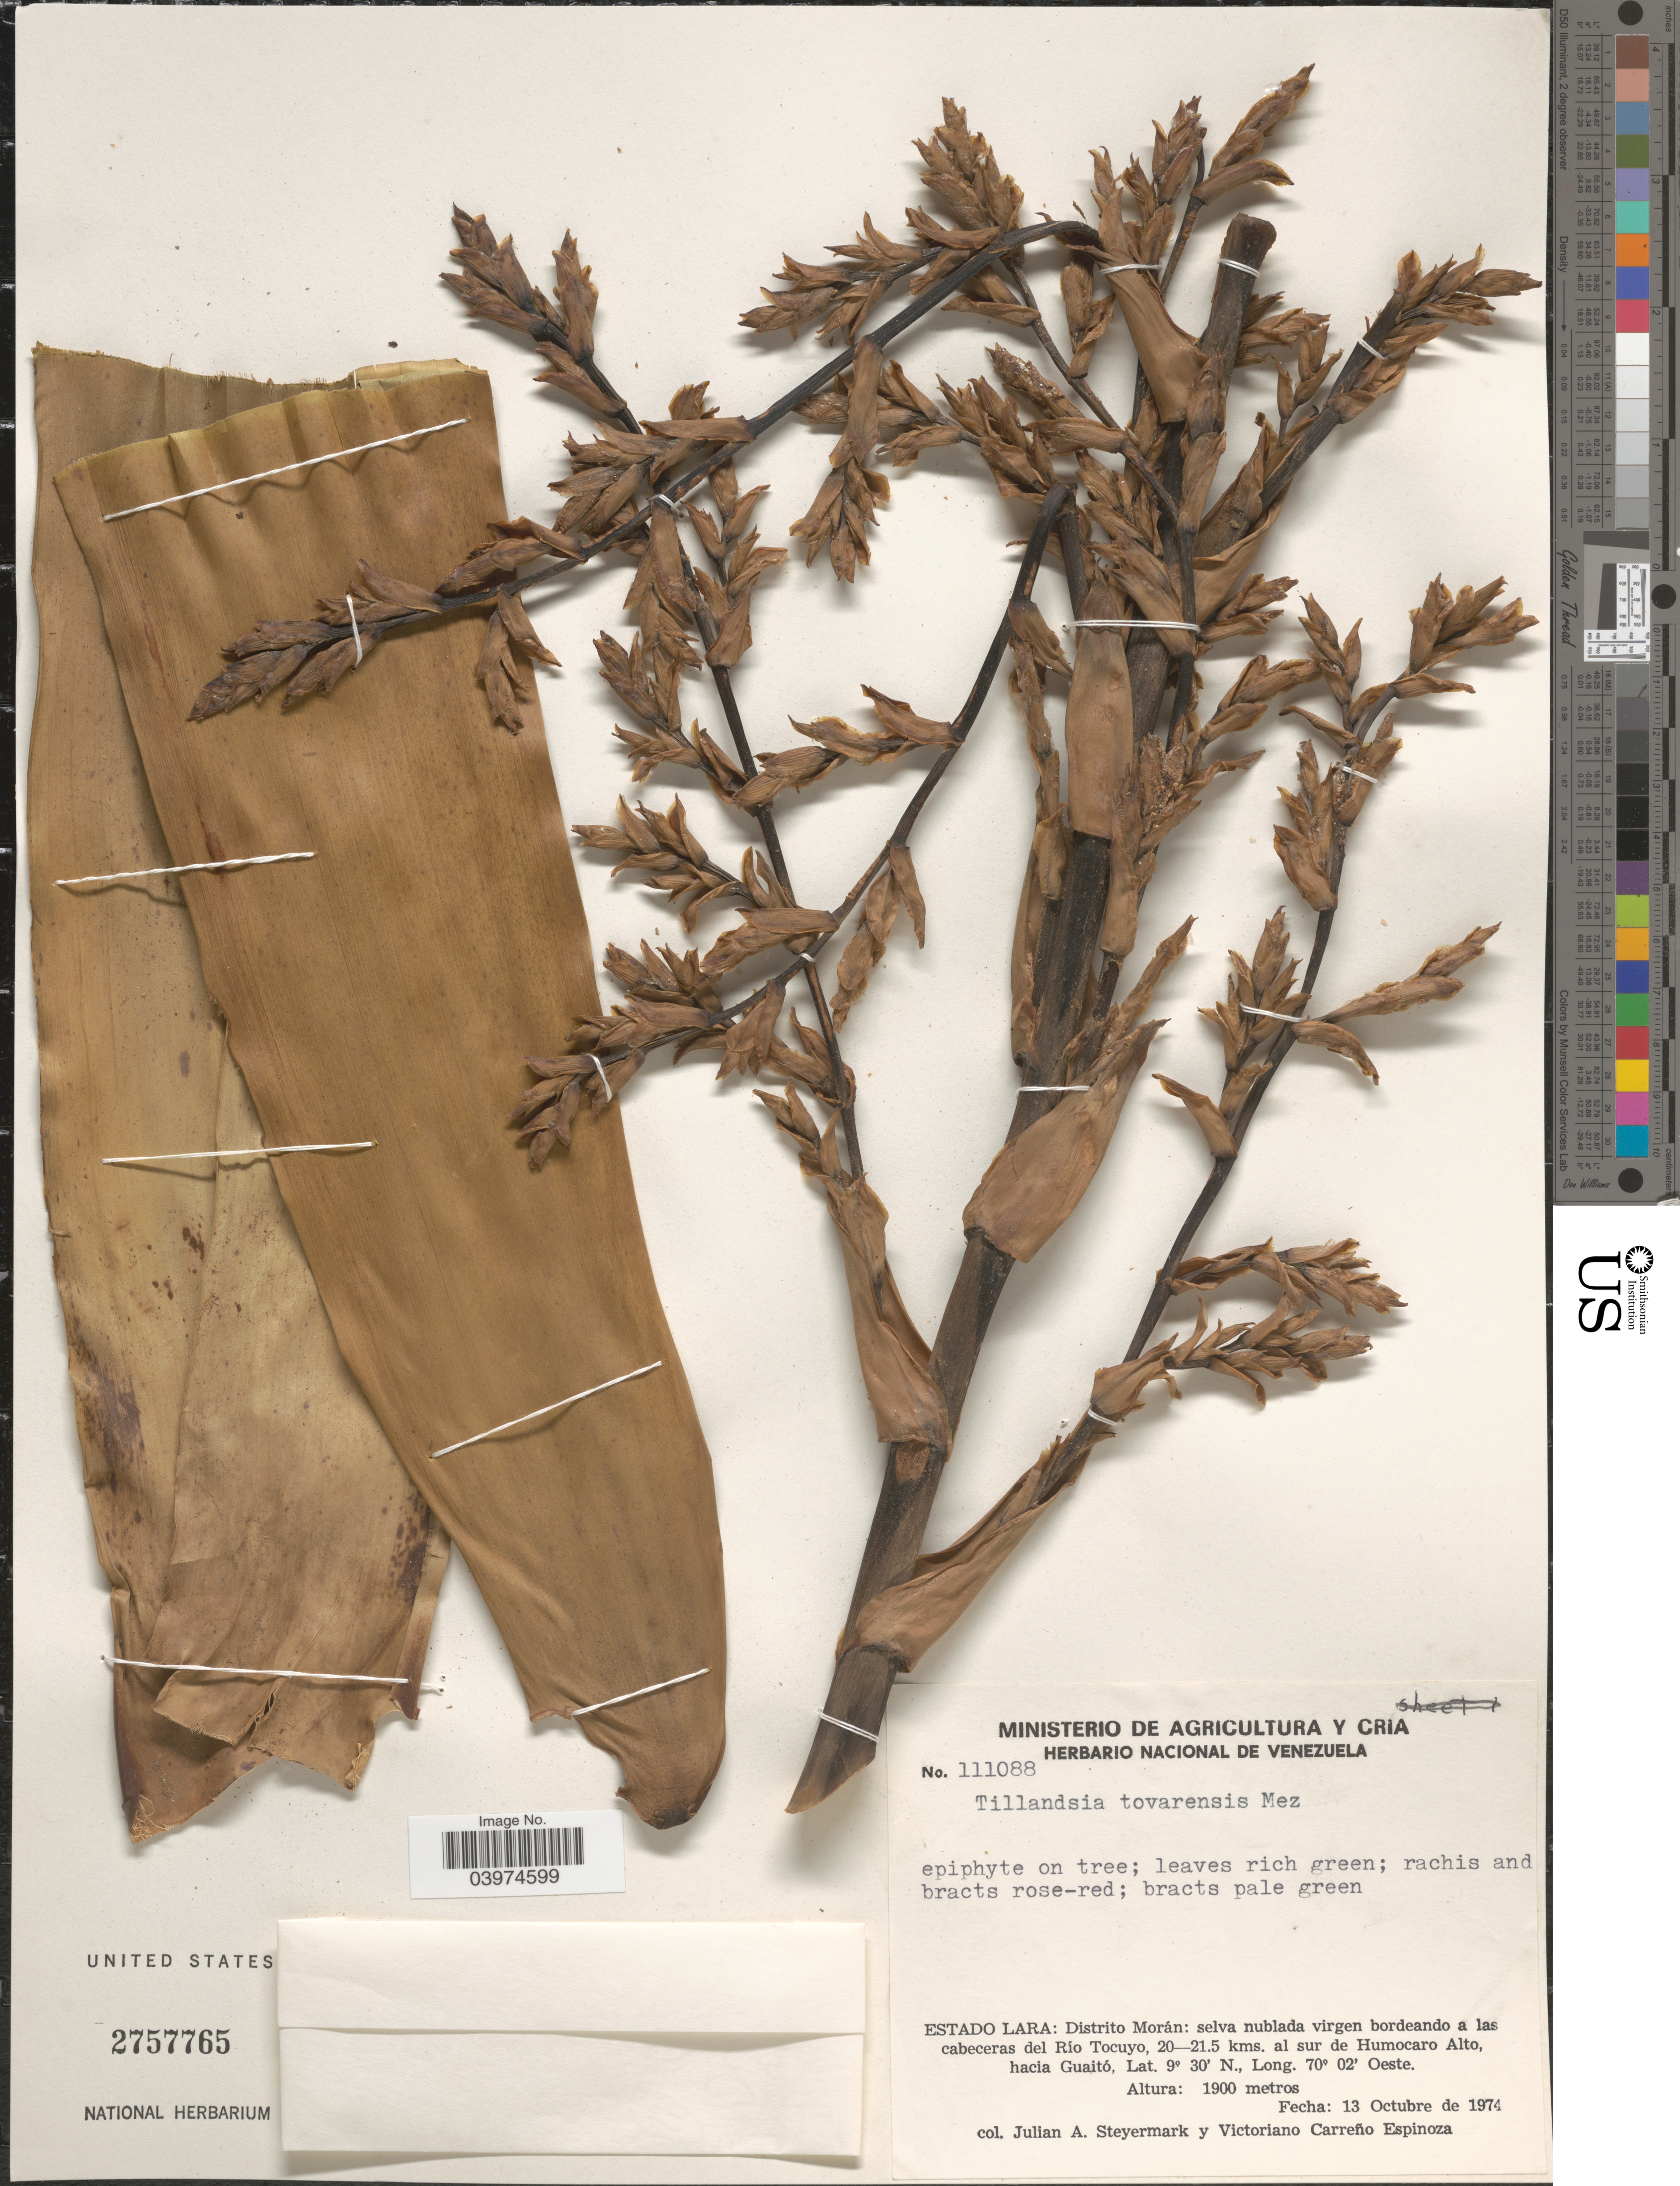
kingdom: Plantae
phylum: Tracheophyta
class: Liliopsida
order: Poales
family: Bromeliaceae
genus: Tillandsia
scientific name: Tillandsia tovarensis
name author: Mez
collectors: J. Steyermark & V. Carreño E.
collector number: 111088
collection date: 1974-10-13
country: Venezuela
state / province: Lara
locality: Distrito Morán: selva nublada virgen bordeando a las cabeceras del Río Tocuyo, 20-21.5 kms. al sur de Humocaro Alto, hacia Guaitó.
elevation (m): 1900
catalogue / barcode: US 2757765